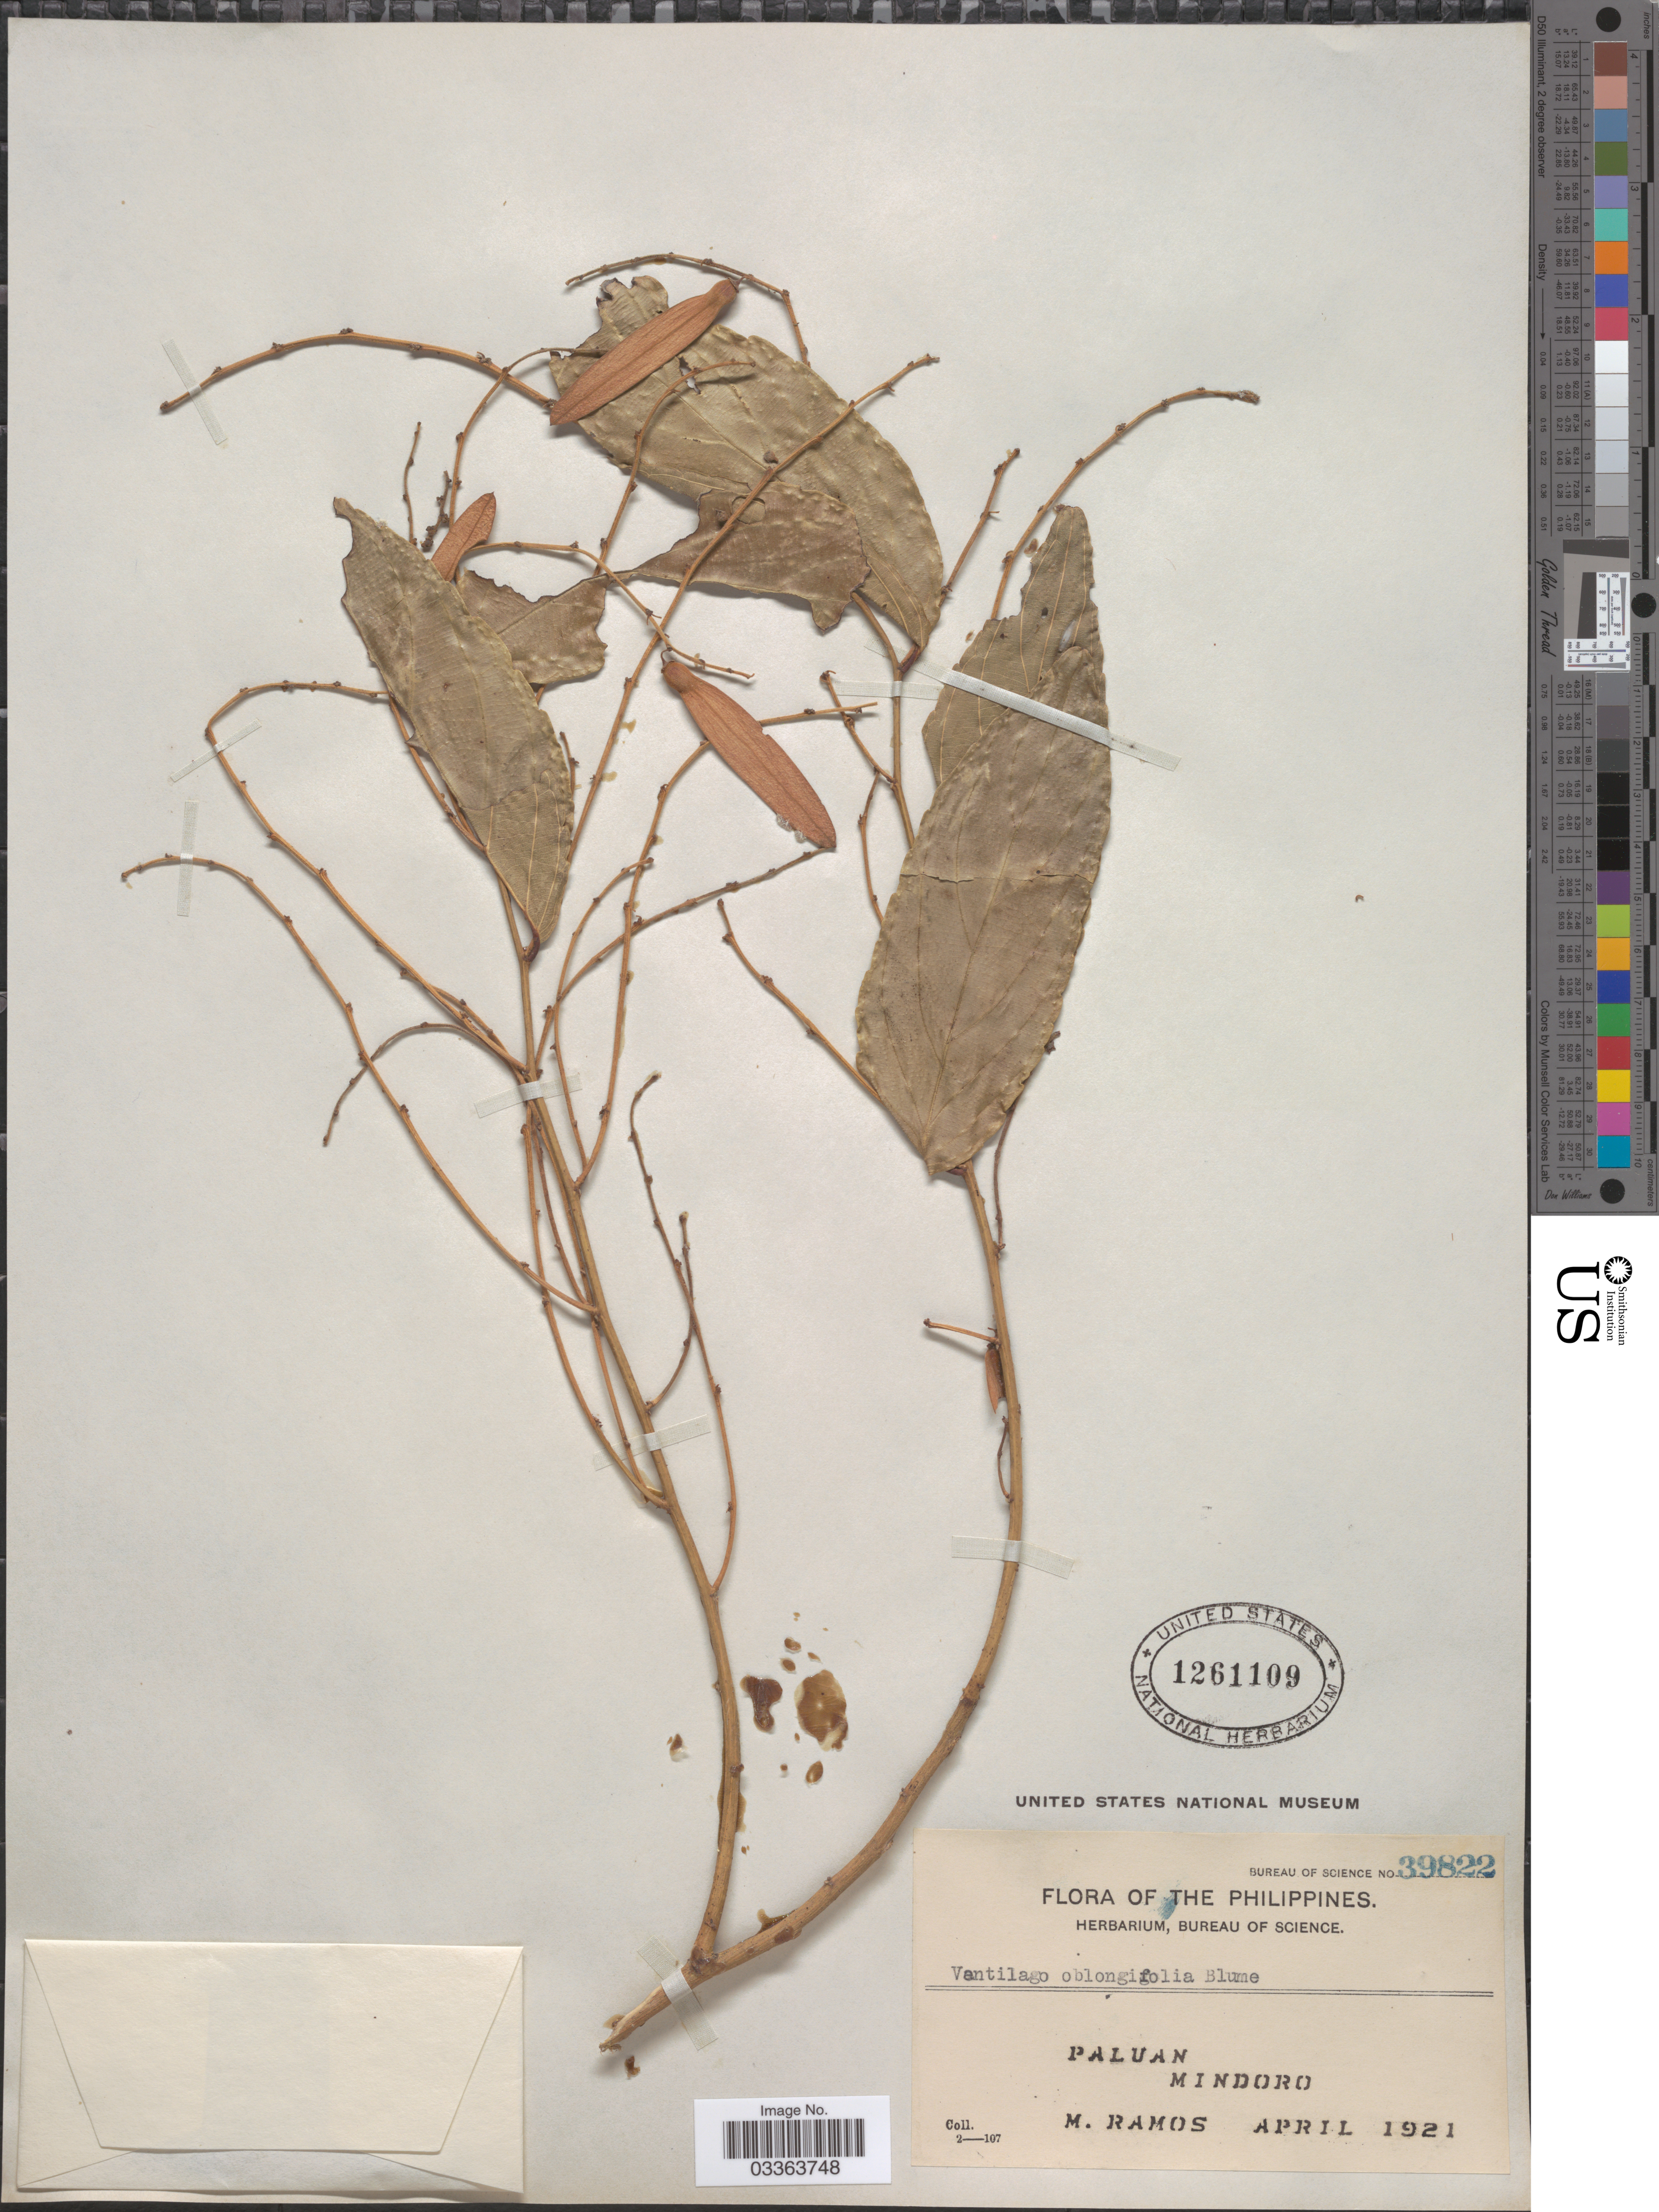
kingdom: Plantae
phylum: Tracheophyta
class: Magnoliopsida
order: Rosales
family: Rhamnaceae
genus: Ventilago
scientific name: Ventilago oblongifolia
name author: Blume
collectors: M. Ramos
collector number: Bureau of Science 39822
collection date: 1921-04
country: Philippines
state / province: Mimaropa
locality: Paluan. Mindoro.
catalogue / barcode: US 1261109